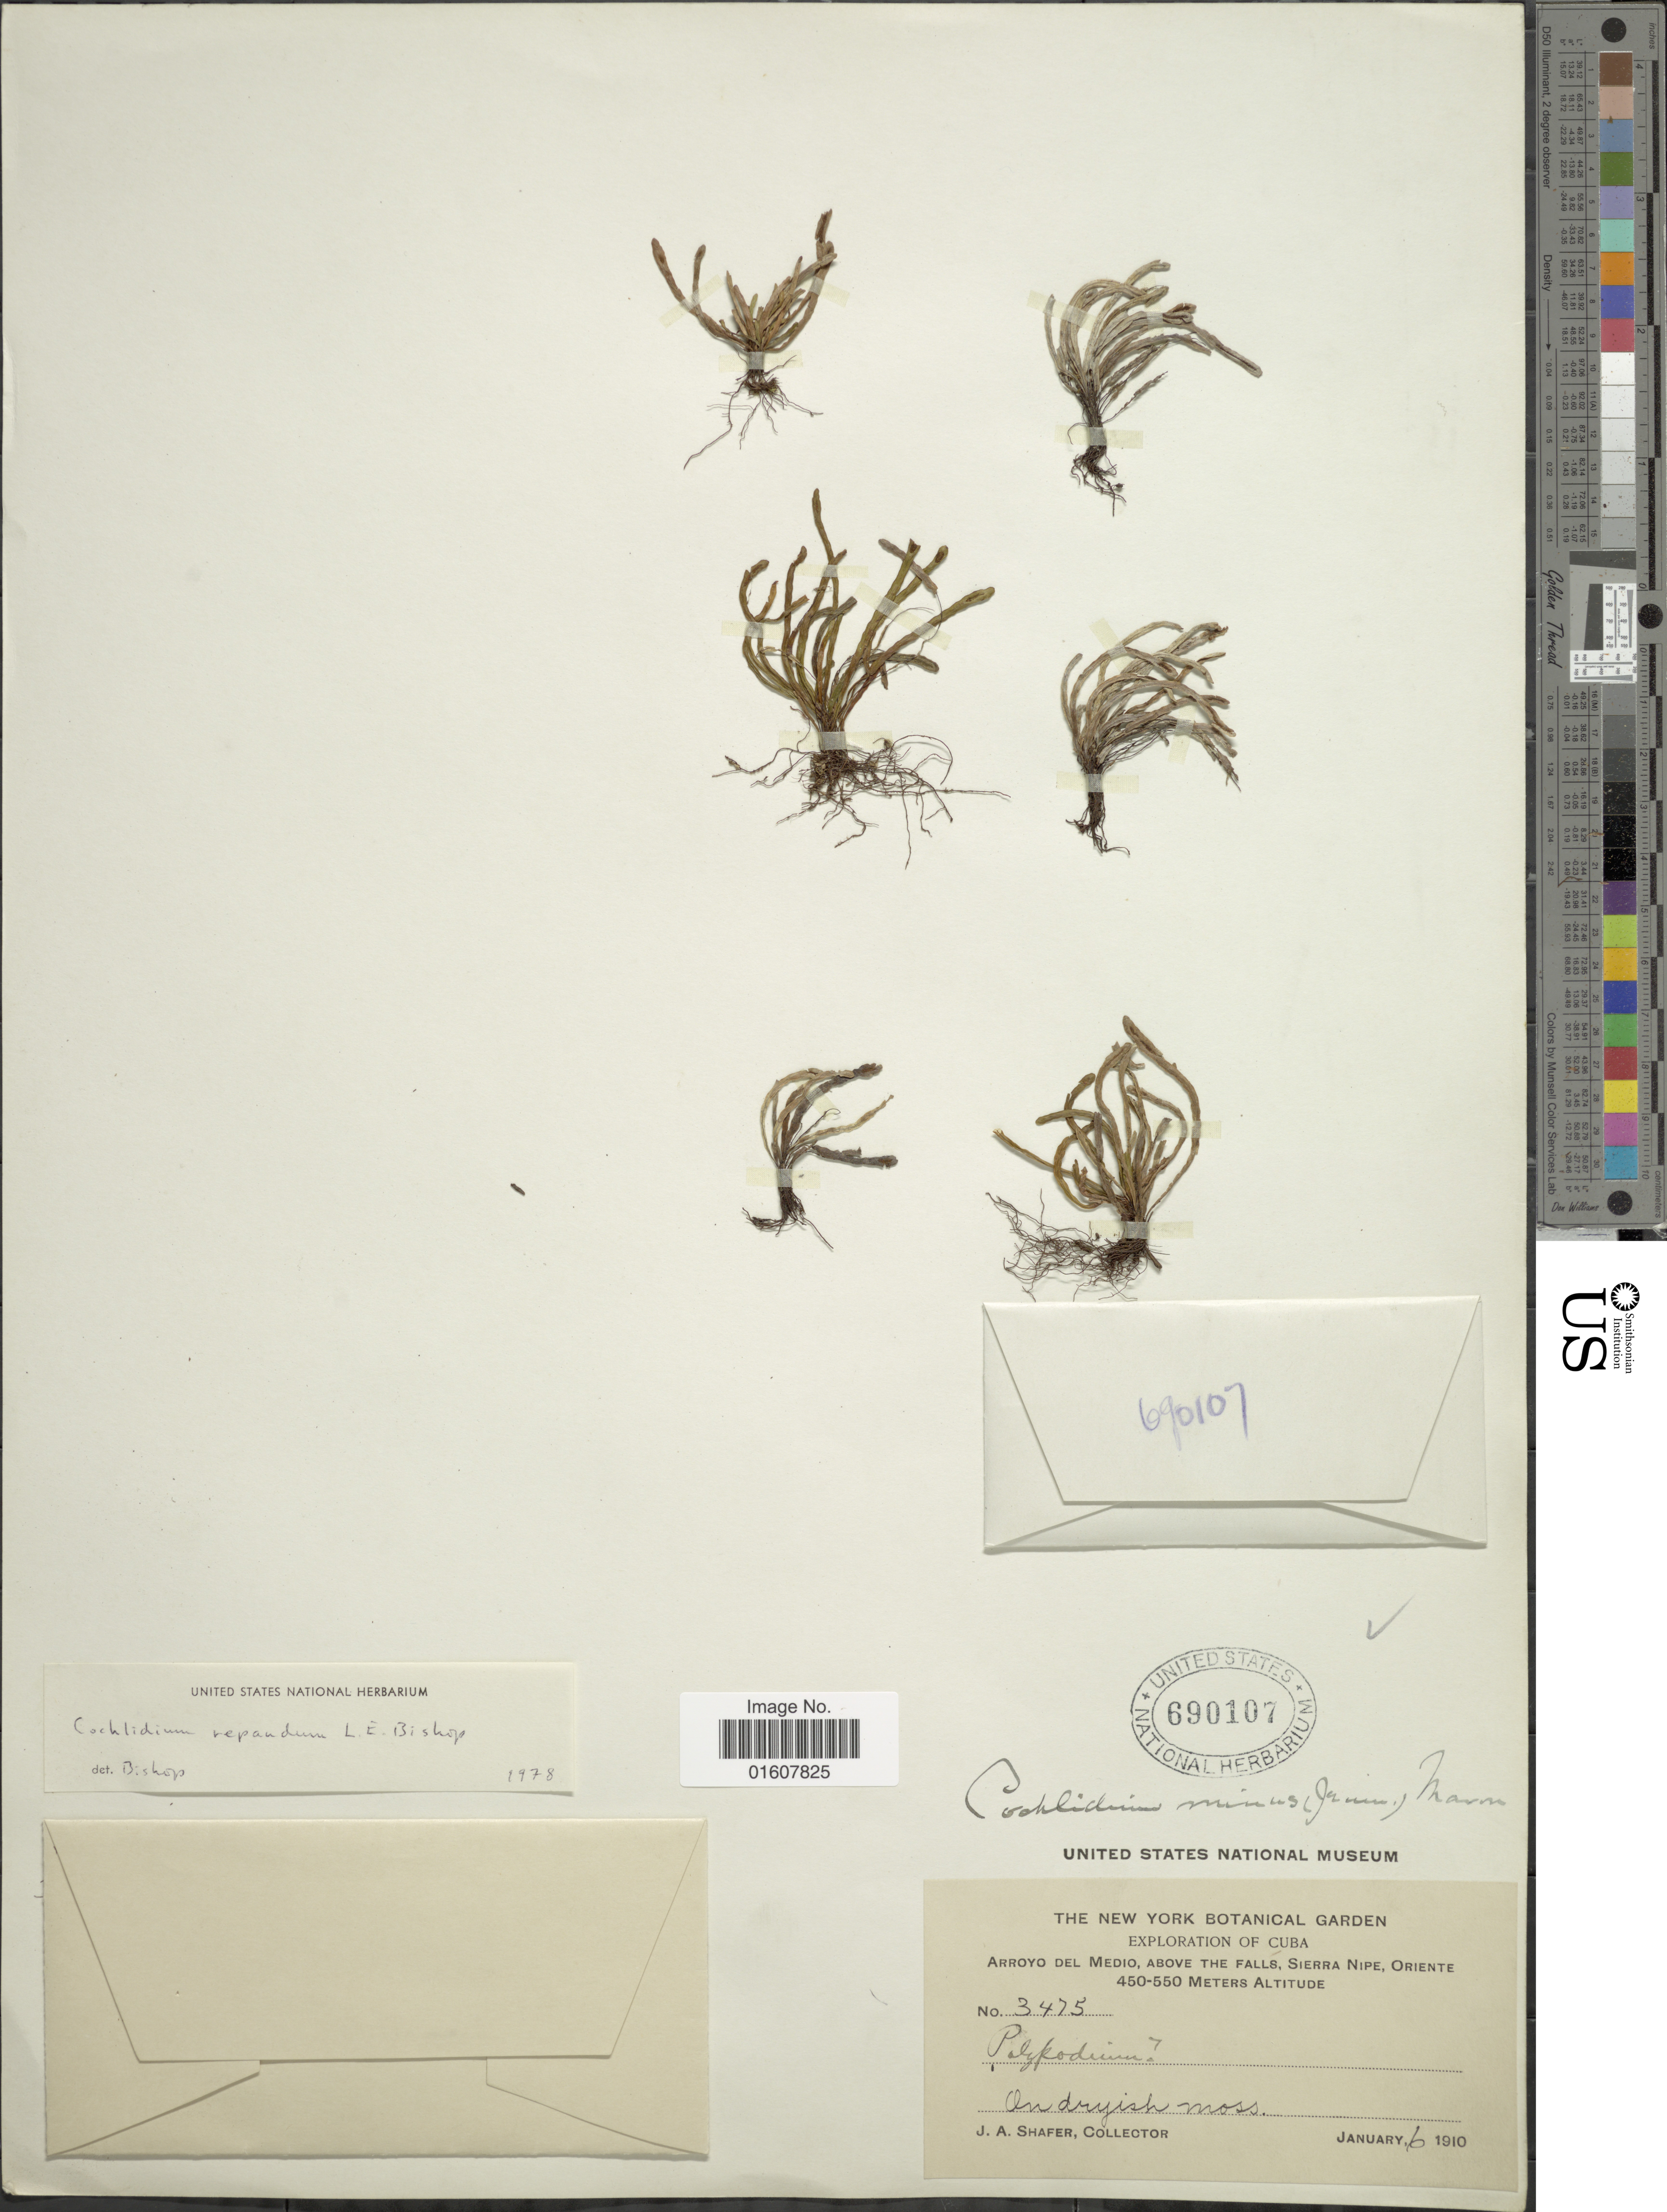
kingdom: Plantae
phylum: Tracheophyta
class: Polypodiopsida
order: Polypodiales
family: Polypodiaceae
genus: Cochlidium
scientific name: Cochlidium repandum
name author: L.E. Bishop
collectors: J. A. Shafer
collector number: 3475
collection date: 1910-01-06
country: Cuba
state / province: Oriente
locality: Arroyo del Medio, above the Falls, Sierra Nipe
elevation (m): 450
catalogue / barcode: US 690107